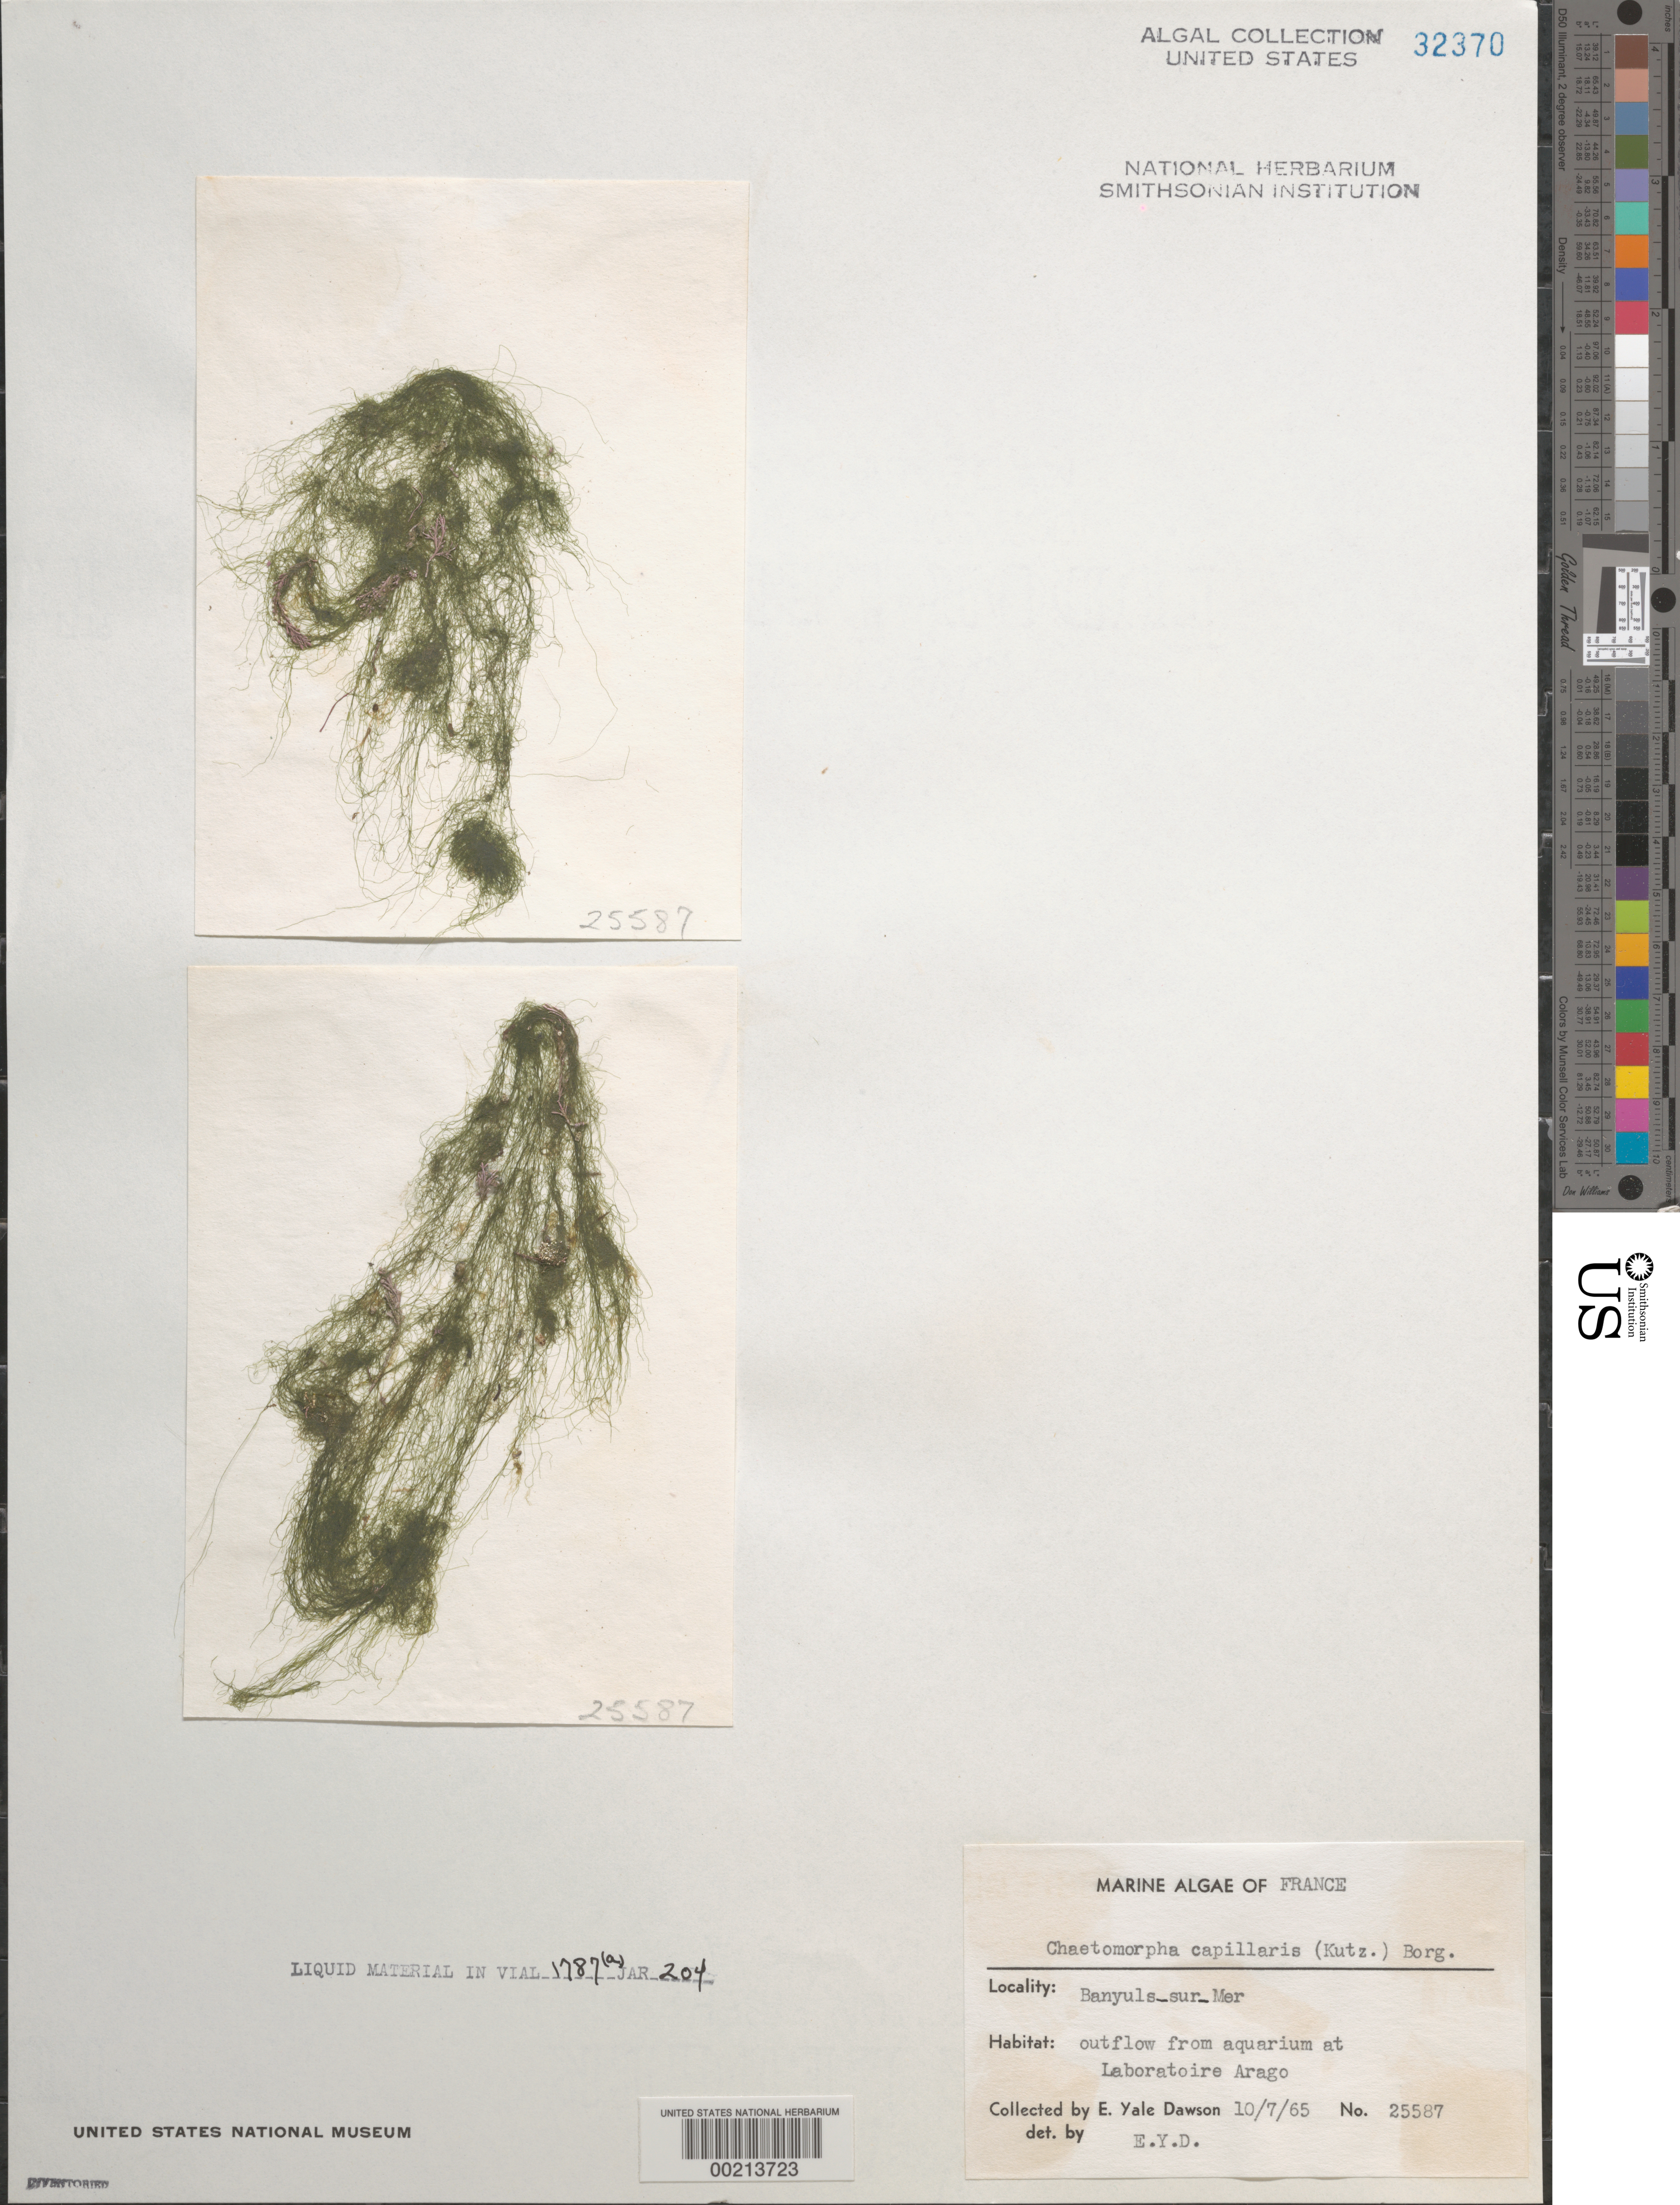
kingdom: Plantae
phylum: Chlorophyta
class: Ulvophyceae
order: Cladophorales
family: Cladophoraceae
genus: Chaetomorpha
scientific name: Chaetomorpha ligustica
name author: (Kütz.) Kütz.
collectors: E. Y. Dawson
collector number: EYD 25587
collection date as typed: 07 Oct 1965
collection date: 1965-10-07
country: France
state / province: Occitanie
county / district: Pyrénées-Orientales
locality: Banyuls-sur-Mer, Laboratoire Arago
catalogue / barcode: US 32370